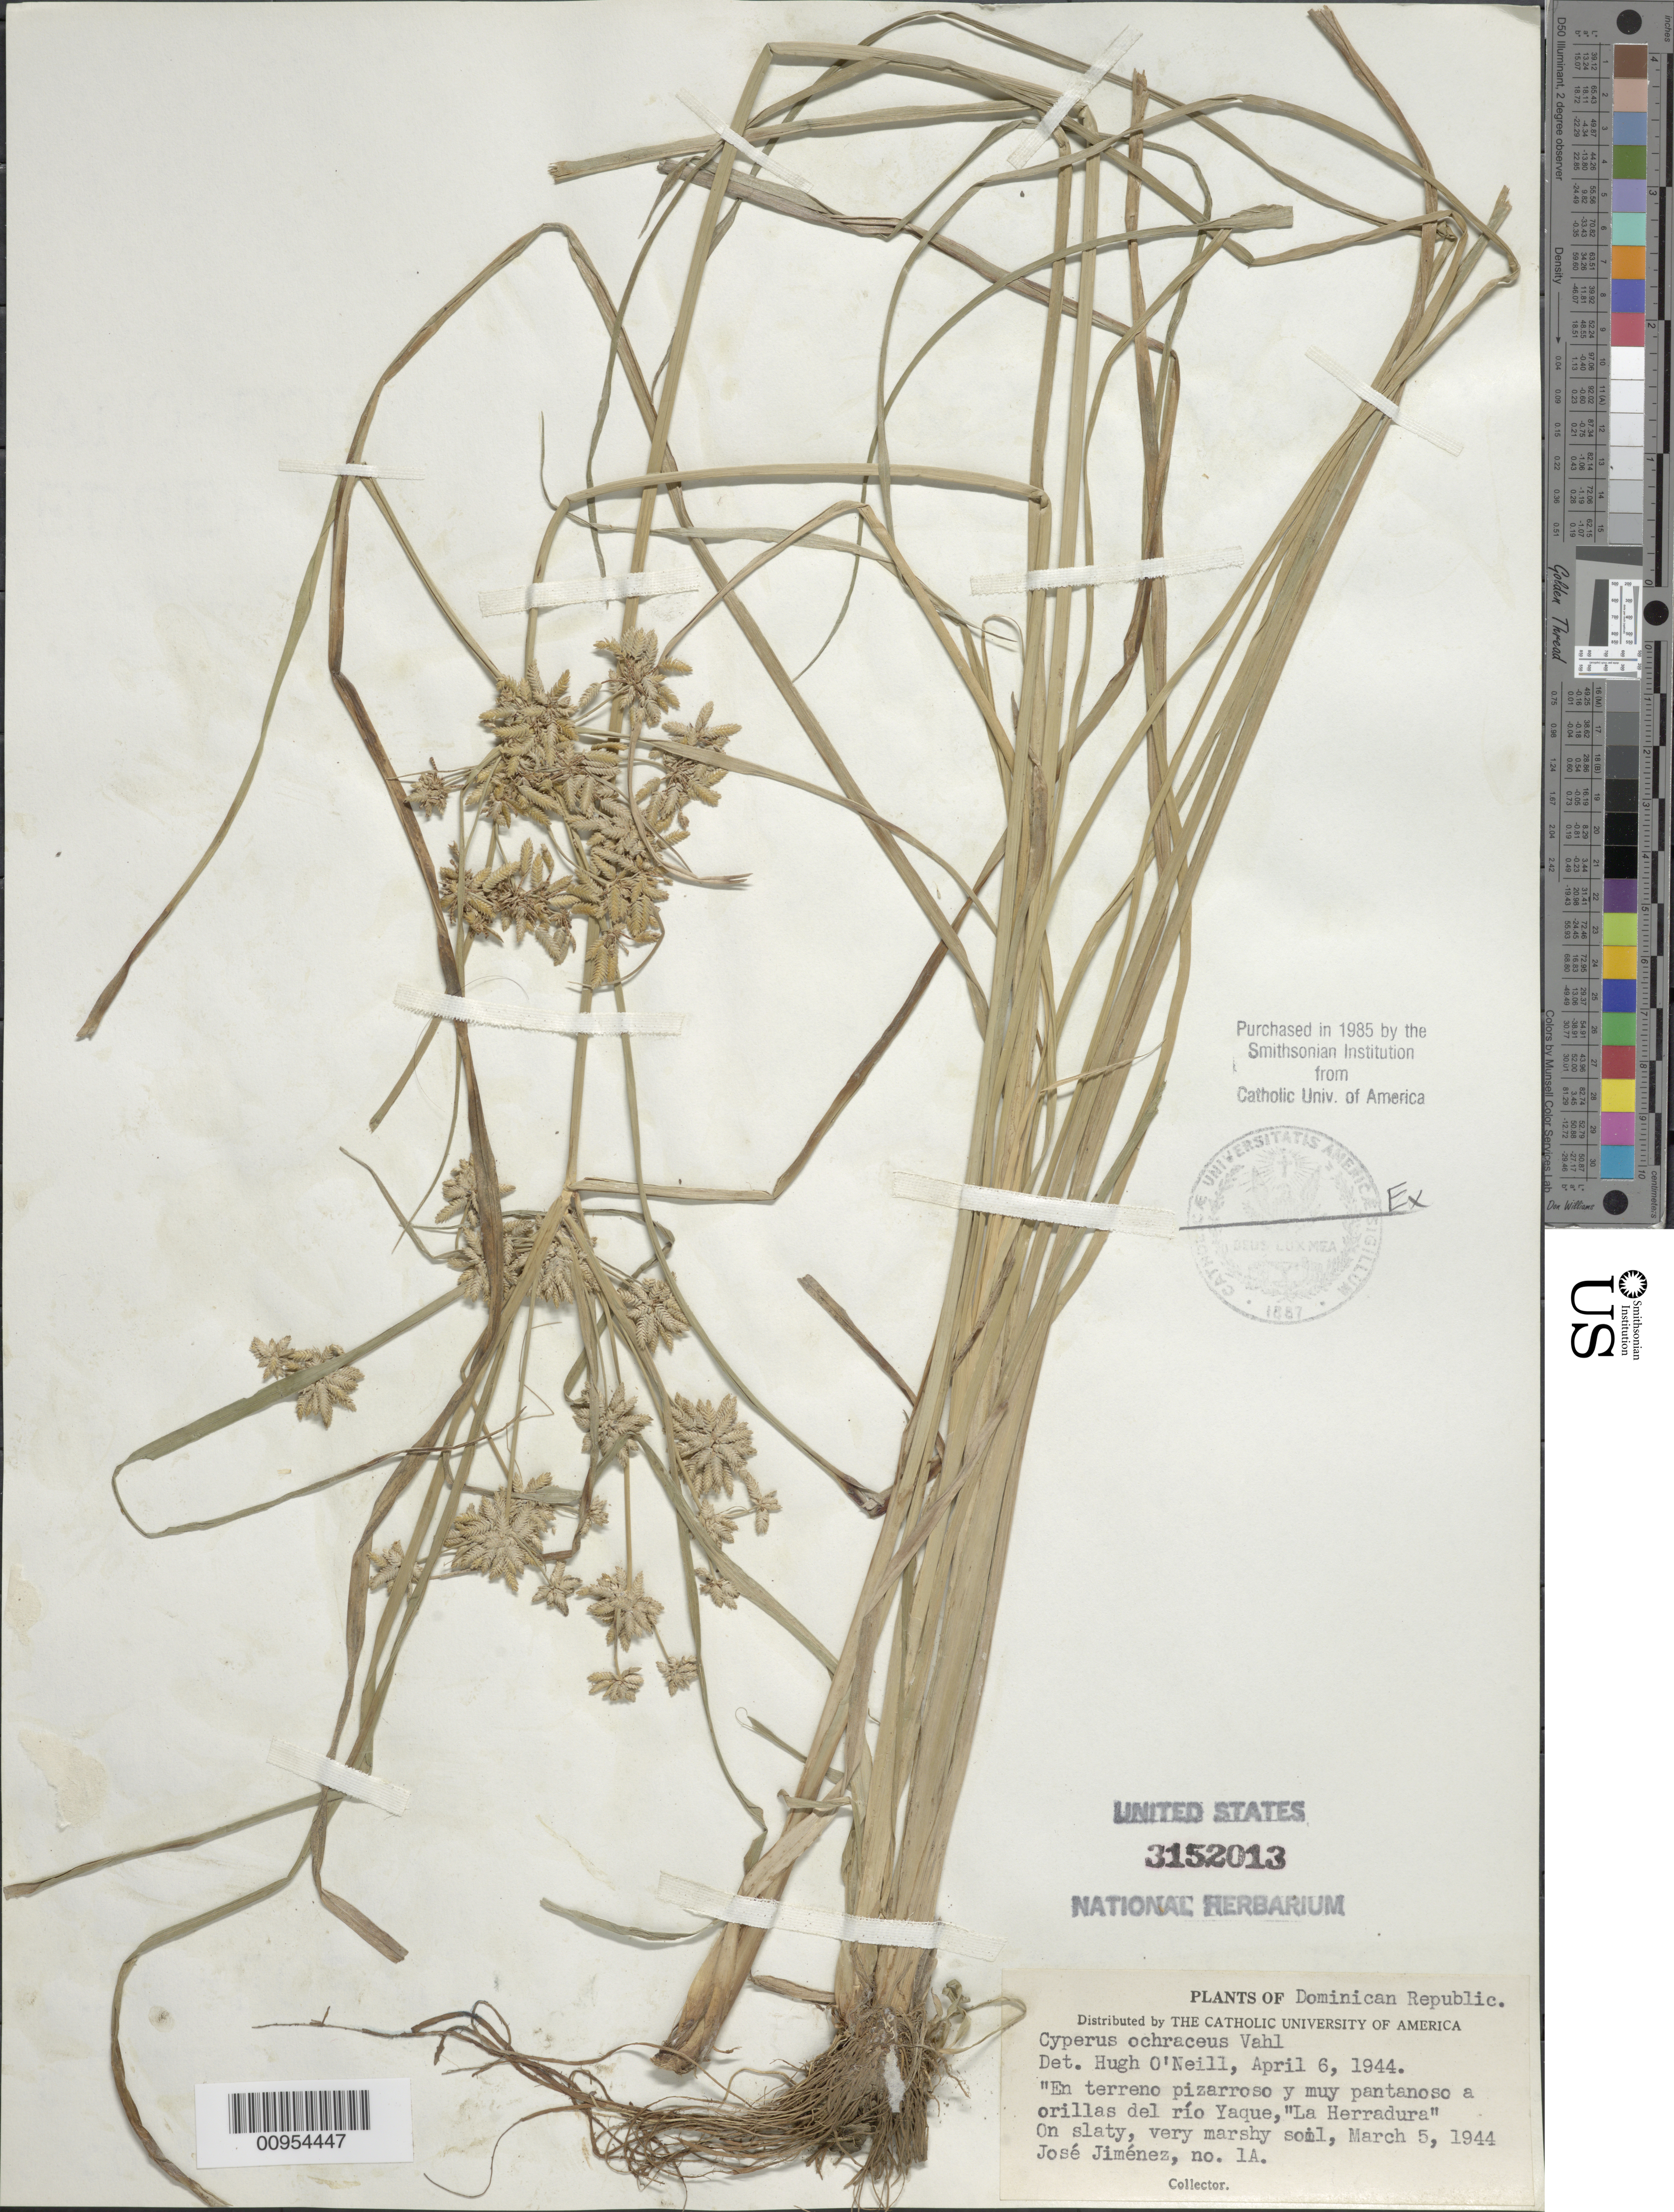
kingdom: Plantae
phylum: Tracheophyta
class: Liliopsida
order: Poales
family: Cyperaceae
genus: Cyperus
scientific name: Cyperus ochraceus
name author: Vahl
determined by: O'Neill, Hugh T.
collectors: J. J. Jiménez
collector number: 1A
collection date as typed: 05 Mar 1944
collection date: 1944-03-05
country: Dominican Republic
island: Hispaniola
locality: A orillas del Río Yaque, "La Herradura"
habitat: A orillas del río, en terreno pizarroso y muy pantanoso (on slaty, very marshy soil)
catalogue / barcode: US 3152013